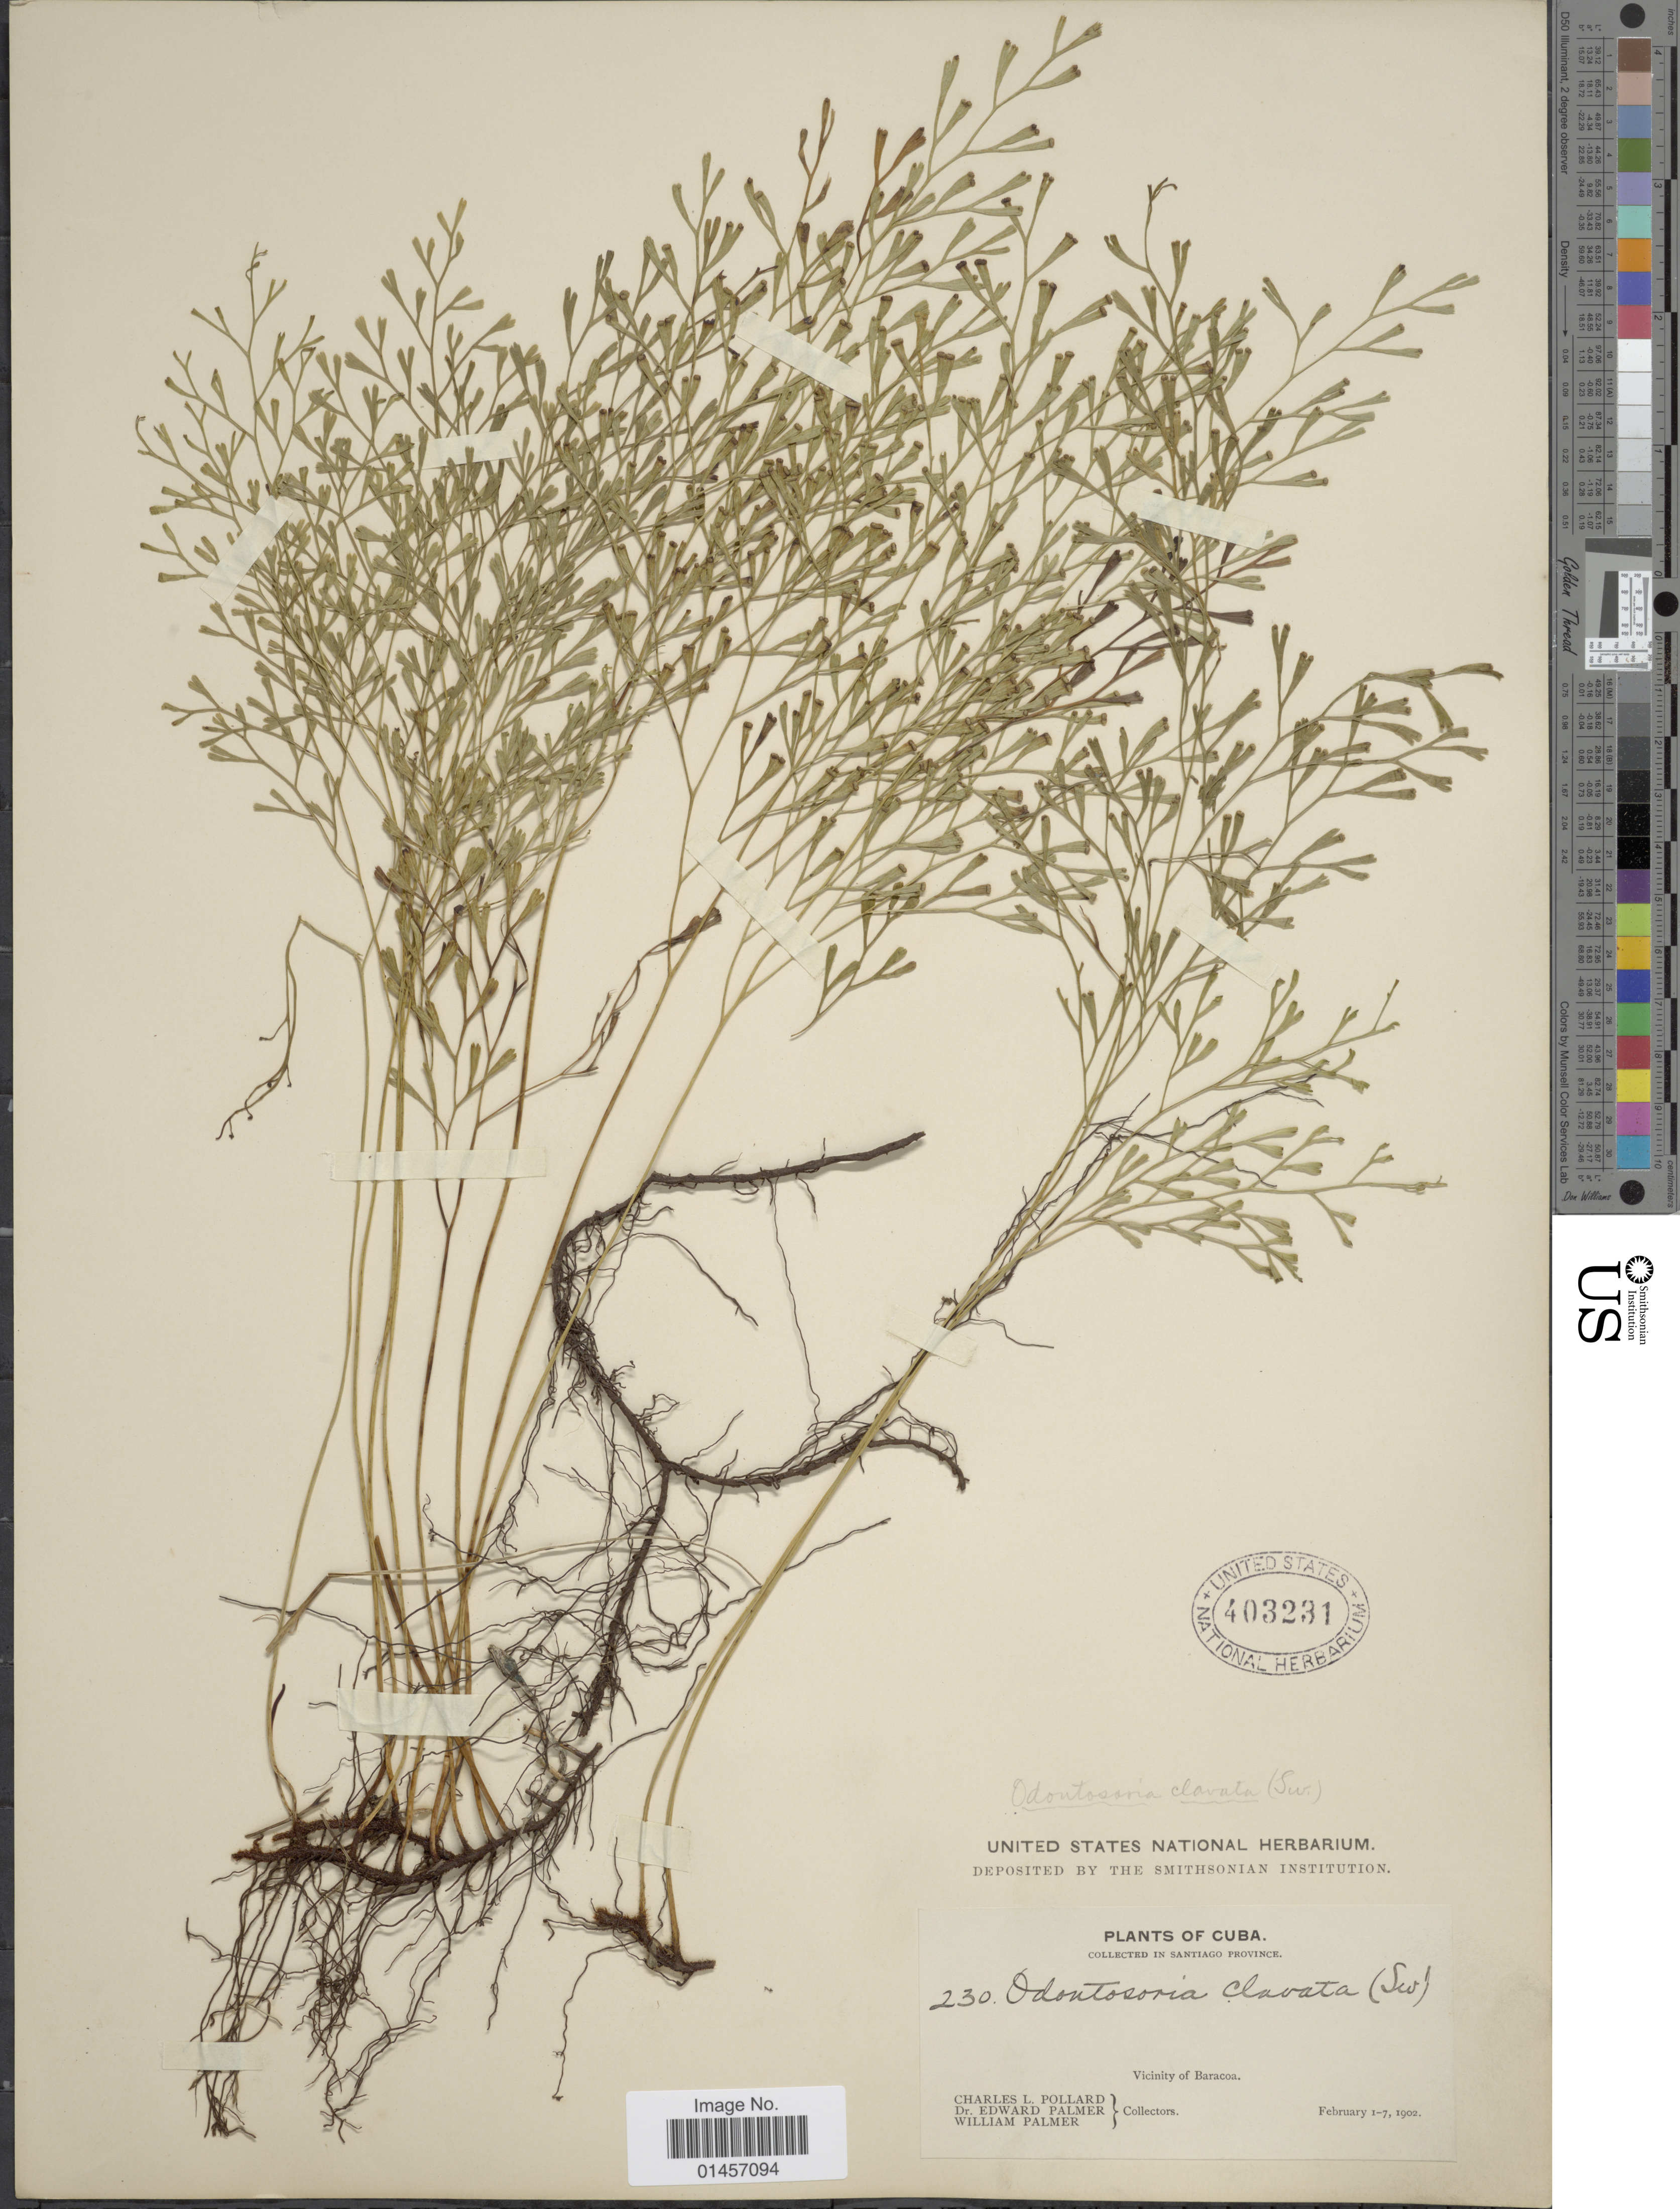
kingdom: Plantae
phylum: Tracheophyta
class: Polypodiopsida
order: Polypodiales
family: Lindsaeaceae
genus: Sphenomeris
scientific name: Sphenomeris clavata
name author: (L.) Maxon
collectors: C. L. Pollard, E. Palmer & W. Palmer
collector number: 230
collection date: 1902-02-01/1902-02-07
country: Cuba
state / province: Santiago de Cuba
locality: Cuba, vicinity of Baracoa.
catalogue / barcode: US 403231